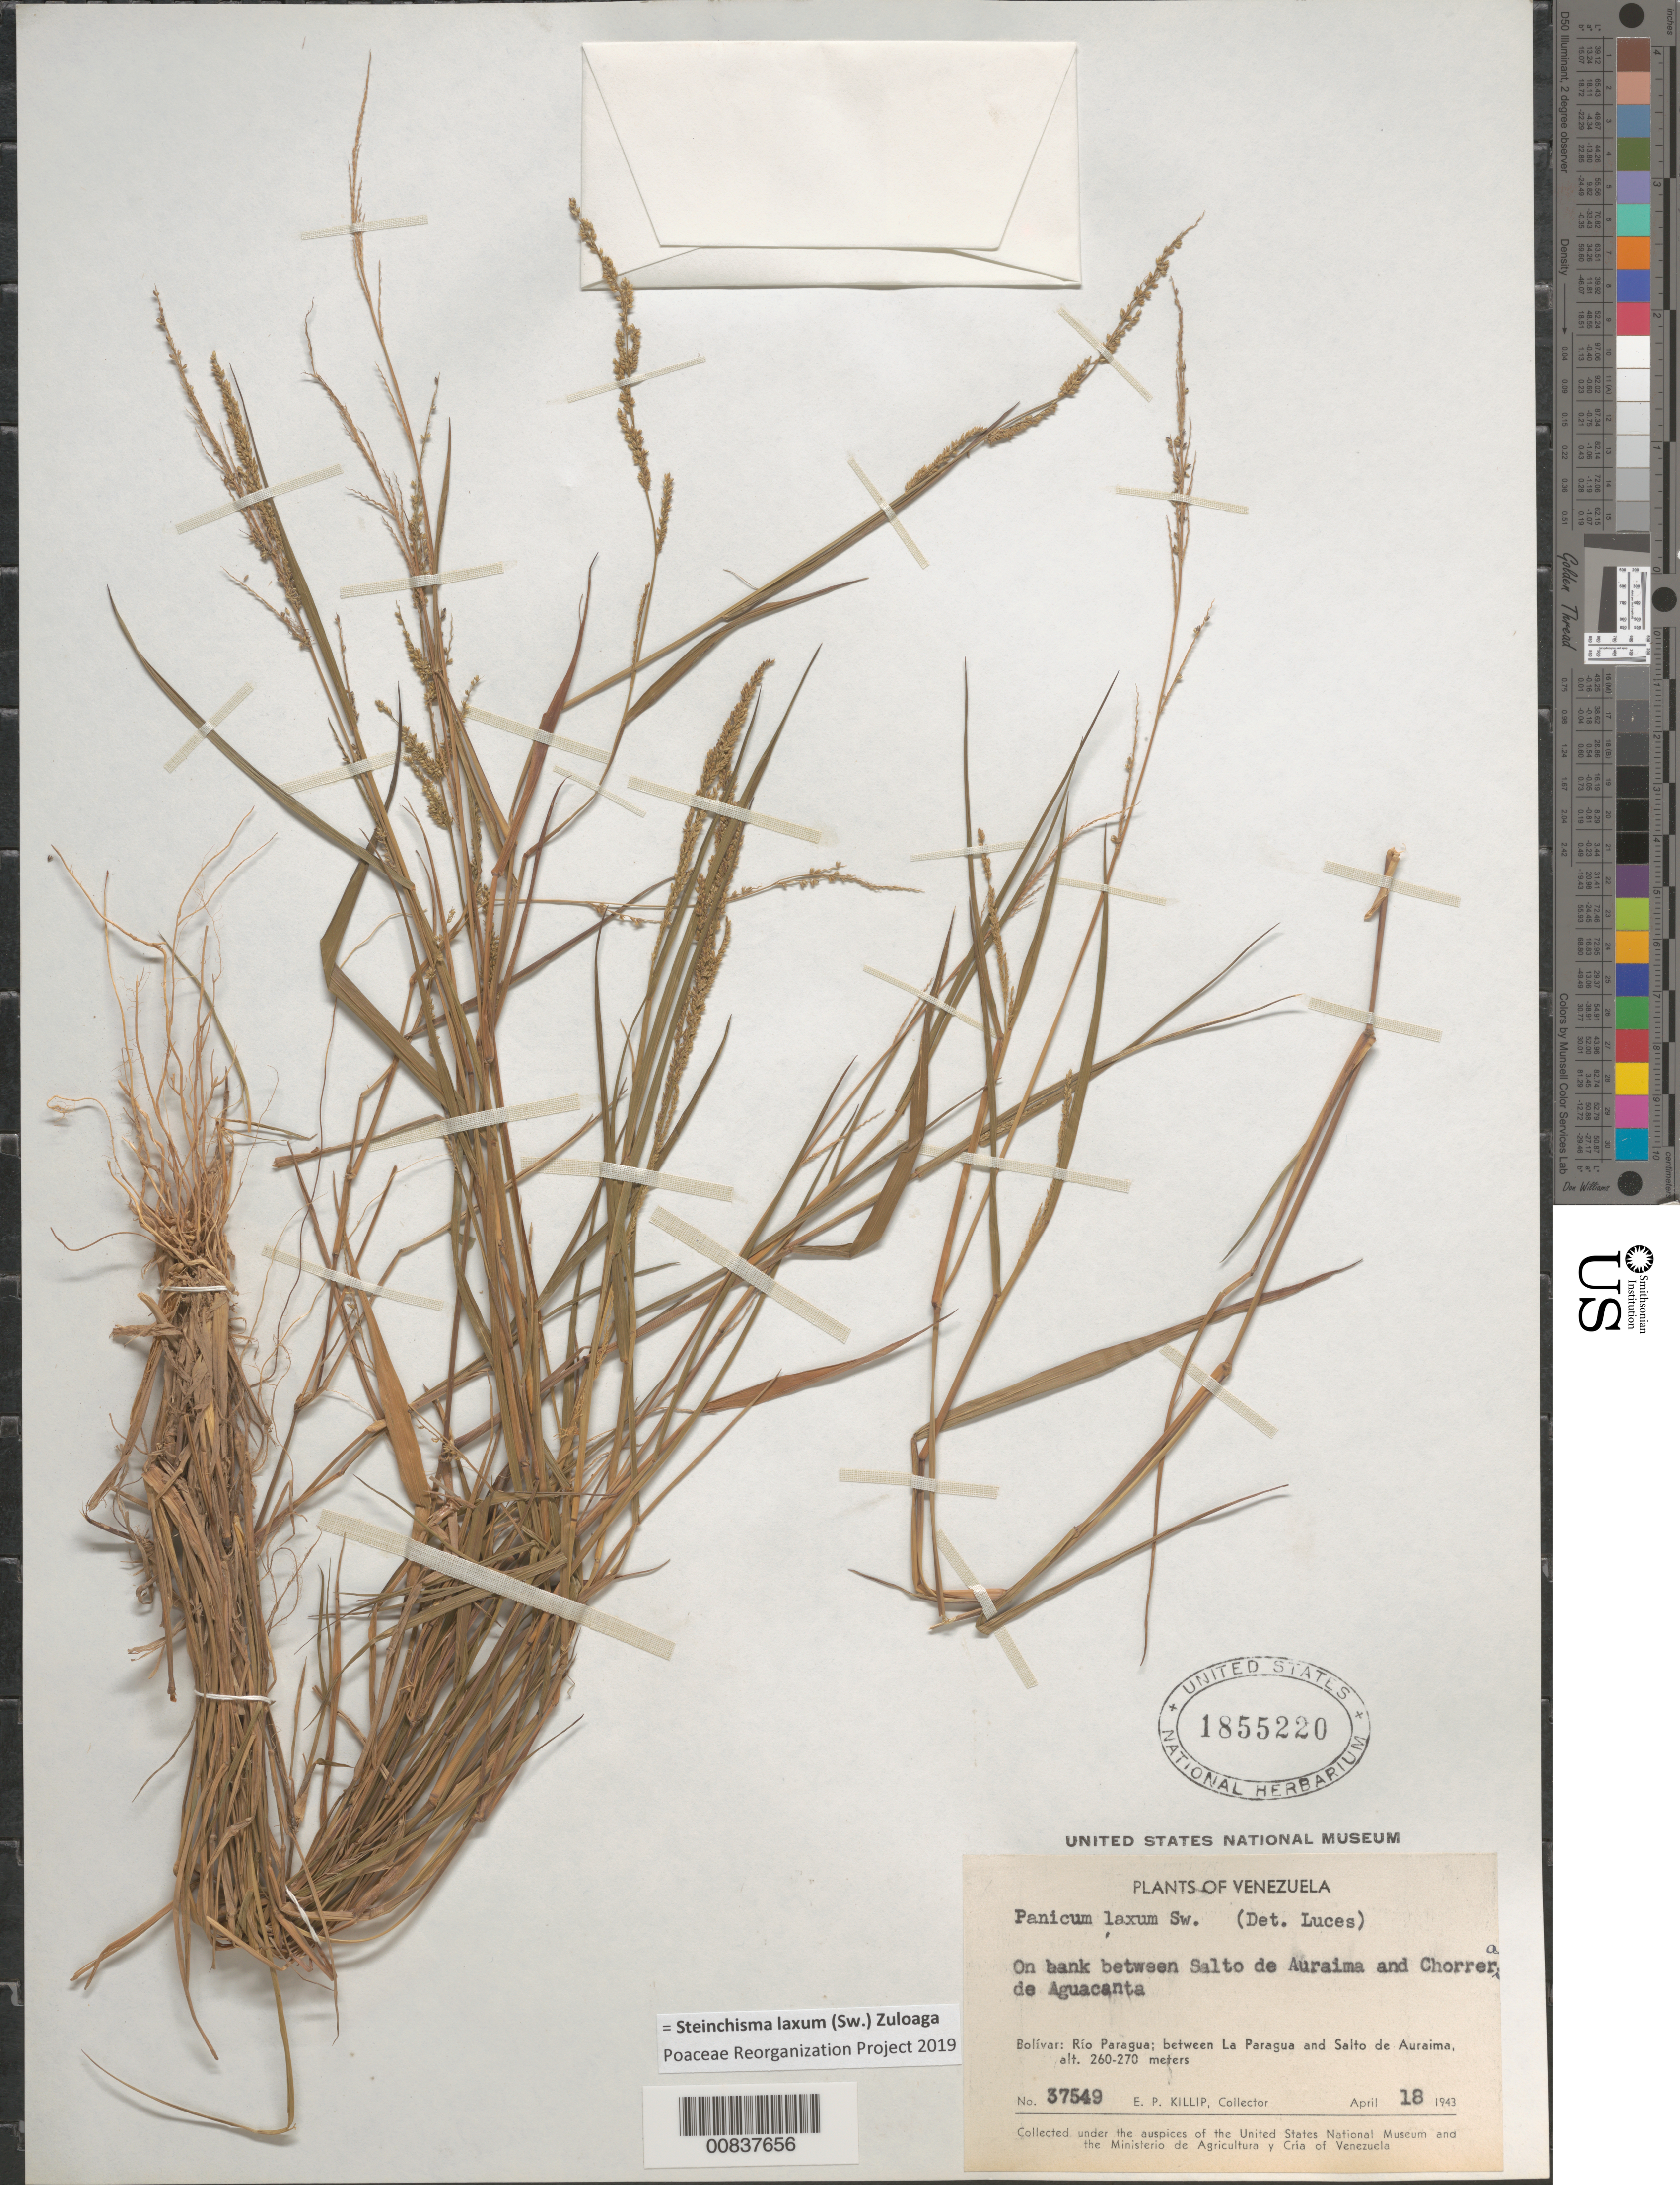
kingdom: Plantae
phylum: Tracheophyta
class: Liliopsida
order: Poales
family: Poaceae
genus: Panicum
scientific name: Panicum laxum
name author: Sw.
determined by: Luces, --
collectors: E. P. Killip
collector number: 37549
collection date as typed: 18-Apr-43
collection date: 1943-04-18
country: Venezuela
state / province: Bolívar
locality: Río Paragua, between Salto de Auraima and Chorrera de Aguacanta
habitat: On bank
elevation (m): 260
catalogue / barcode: US 1855220